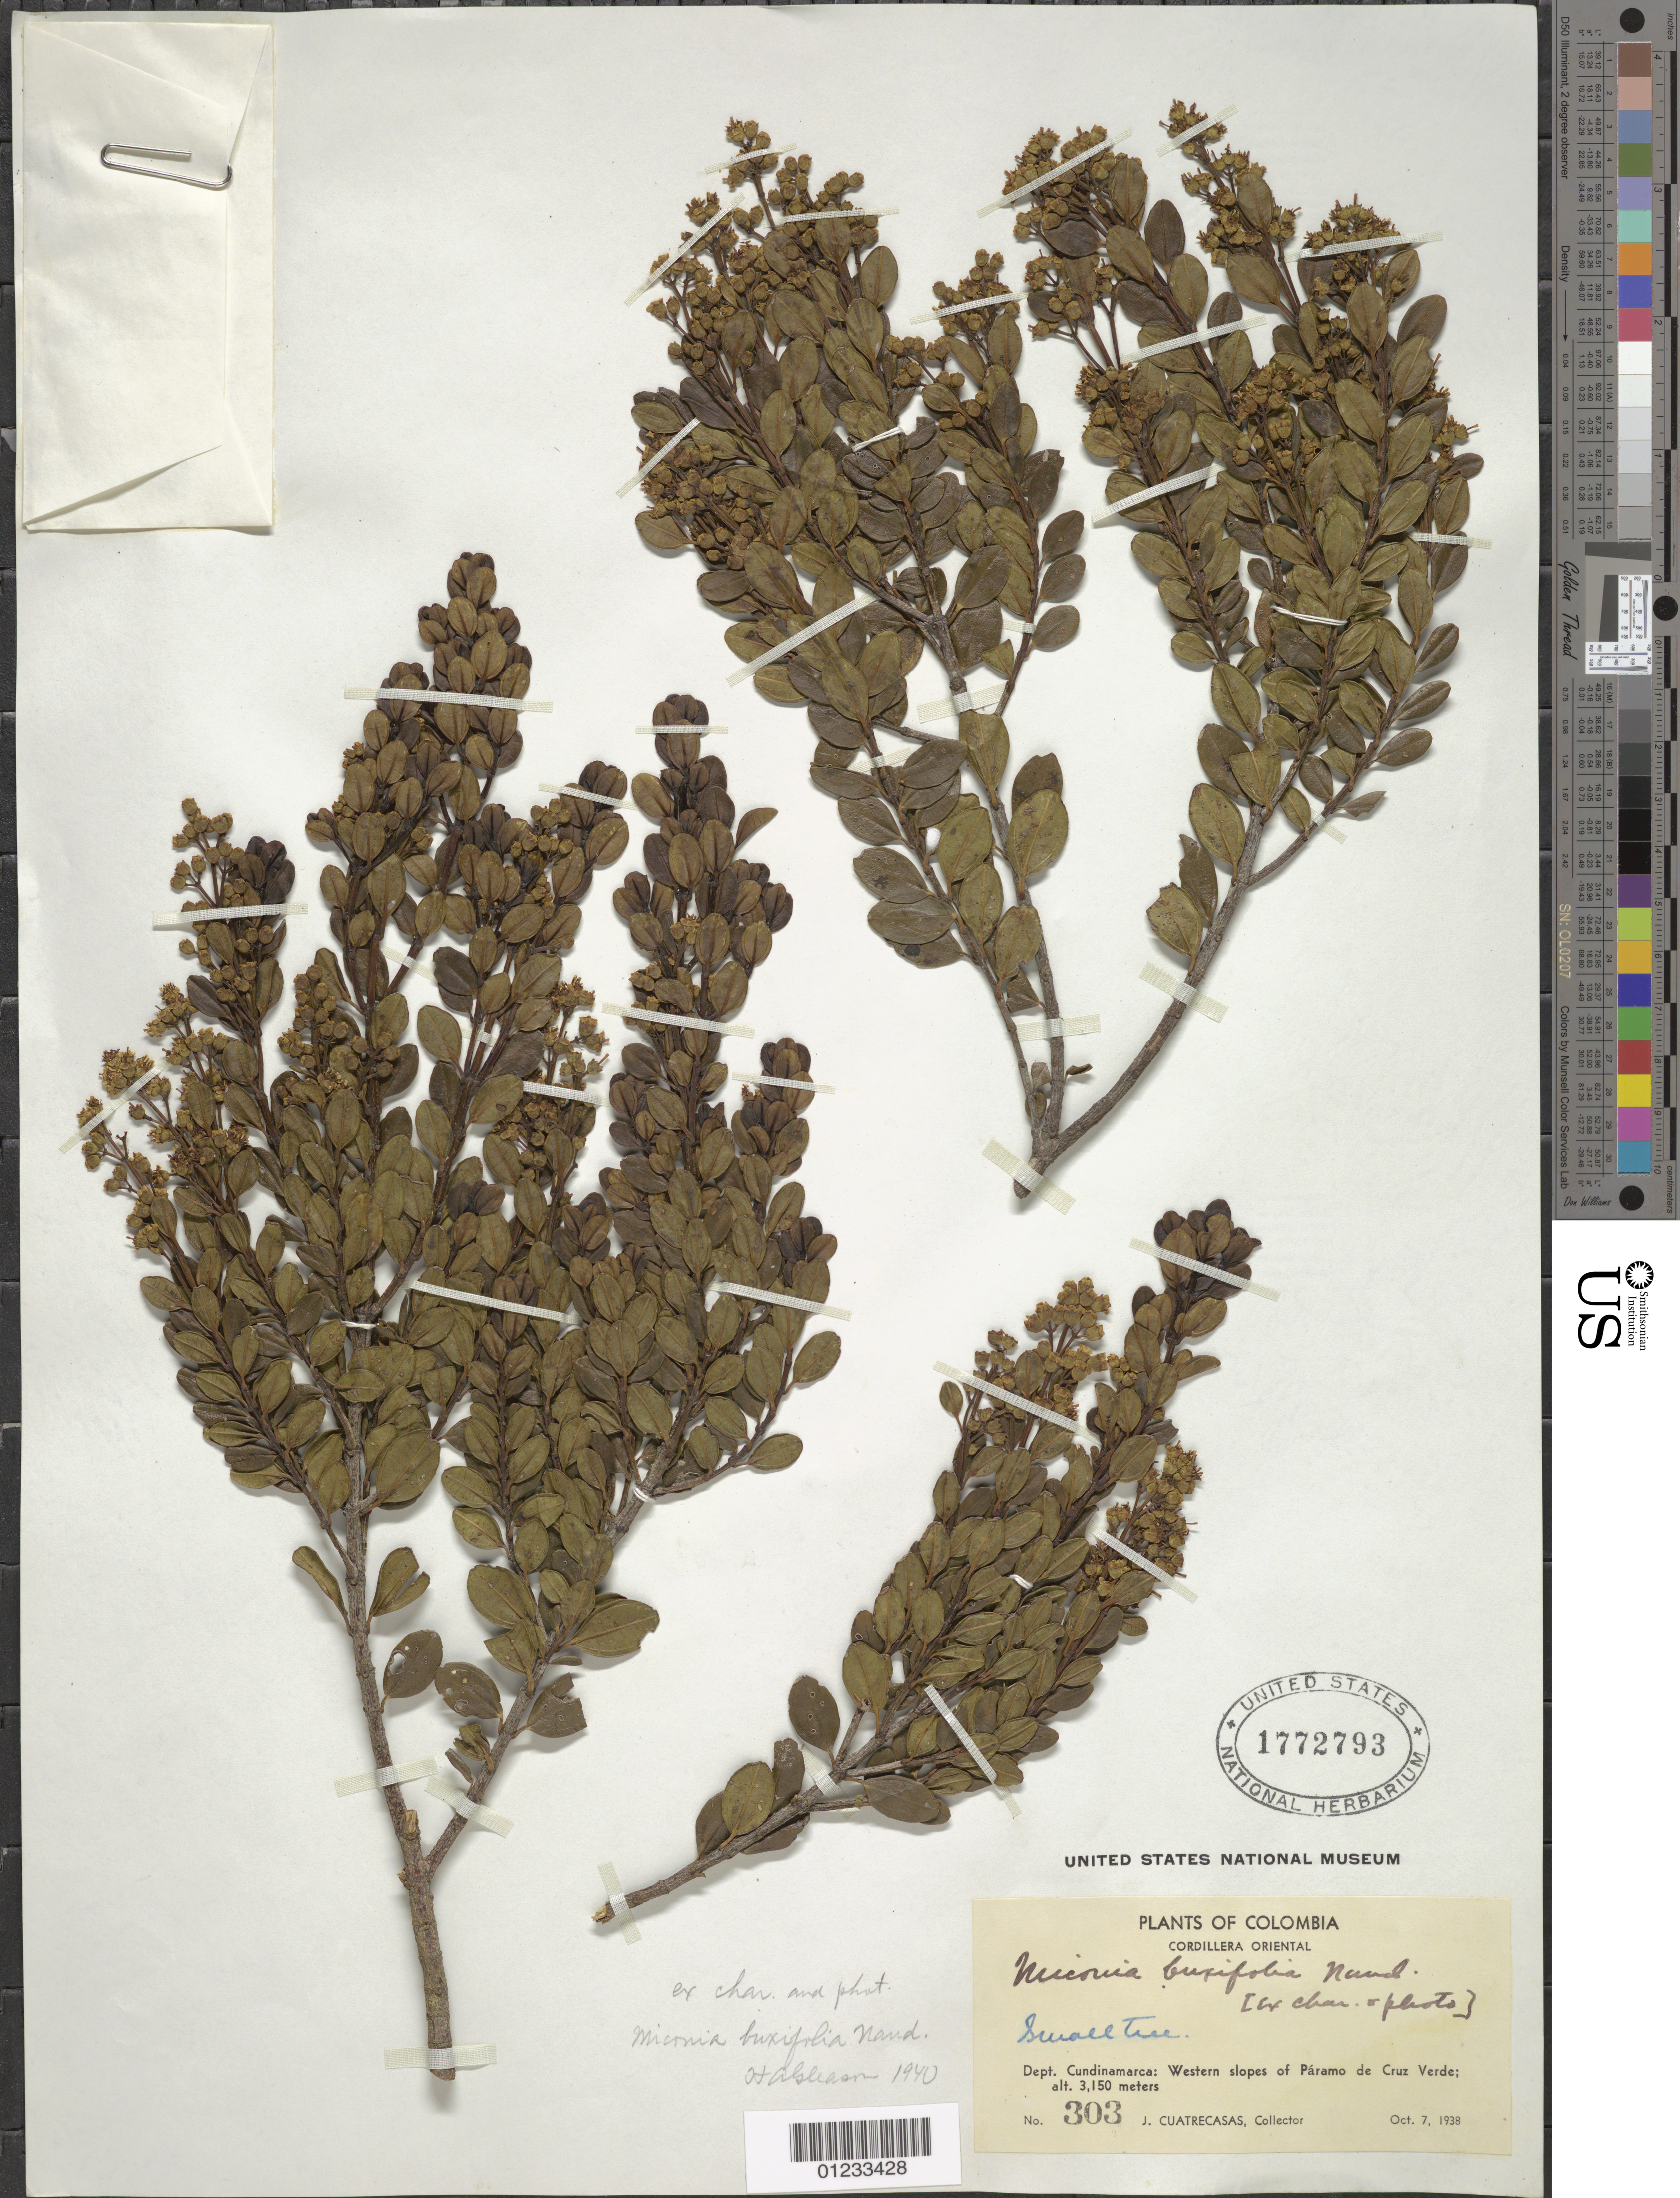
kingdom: Plantae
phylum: Tracheophyta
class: Magnoliopsida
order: Myrtales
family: Melastomataceae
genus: Miconia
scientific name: Miconia centrodesma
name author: Naudin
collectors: J. Cuatrecasas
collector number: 303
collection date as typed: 07 Oct 1938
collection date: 1938-10-07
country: Colombia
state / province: Cundinamarca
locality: Western slopes of Paramo de Cruz Verde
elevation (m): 3150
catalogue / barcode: US 1772793